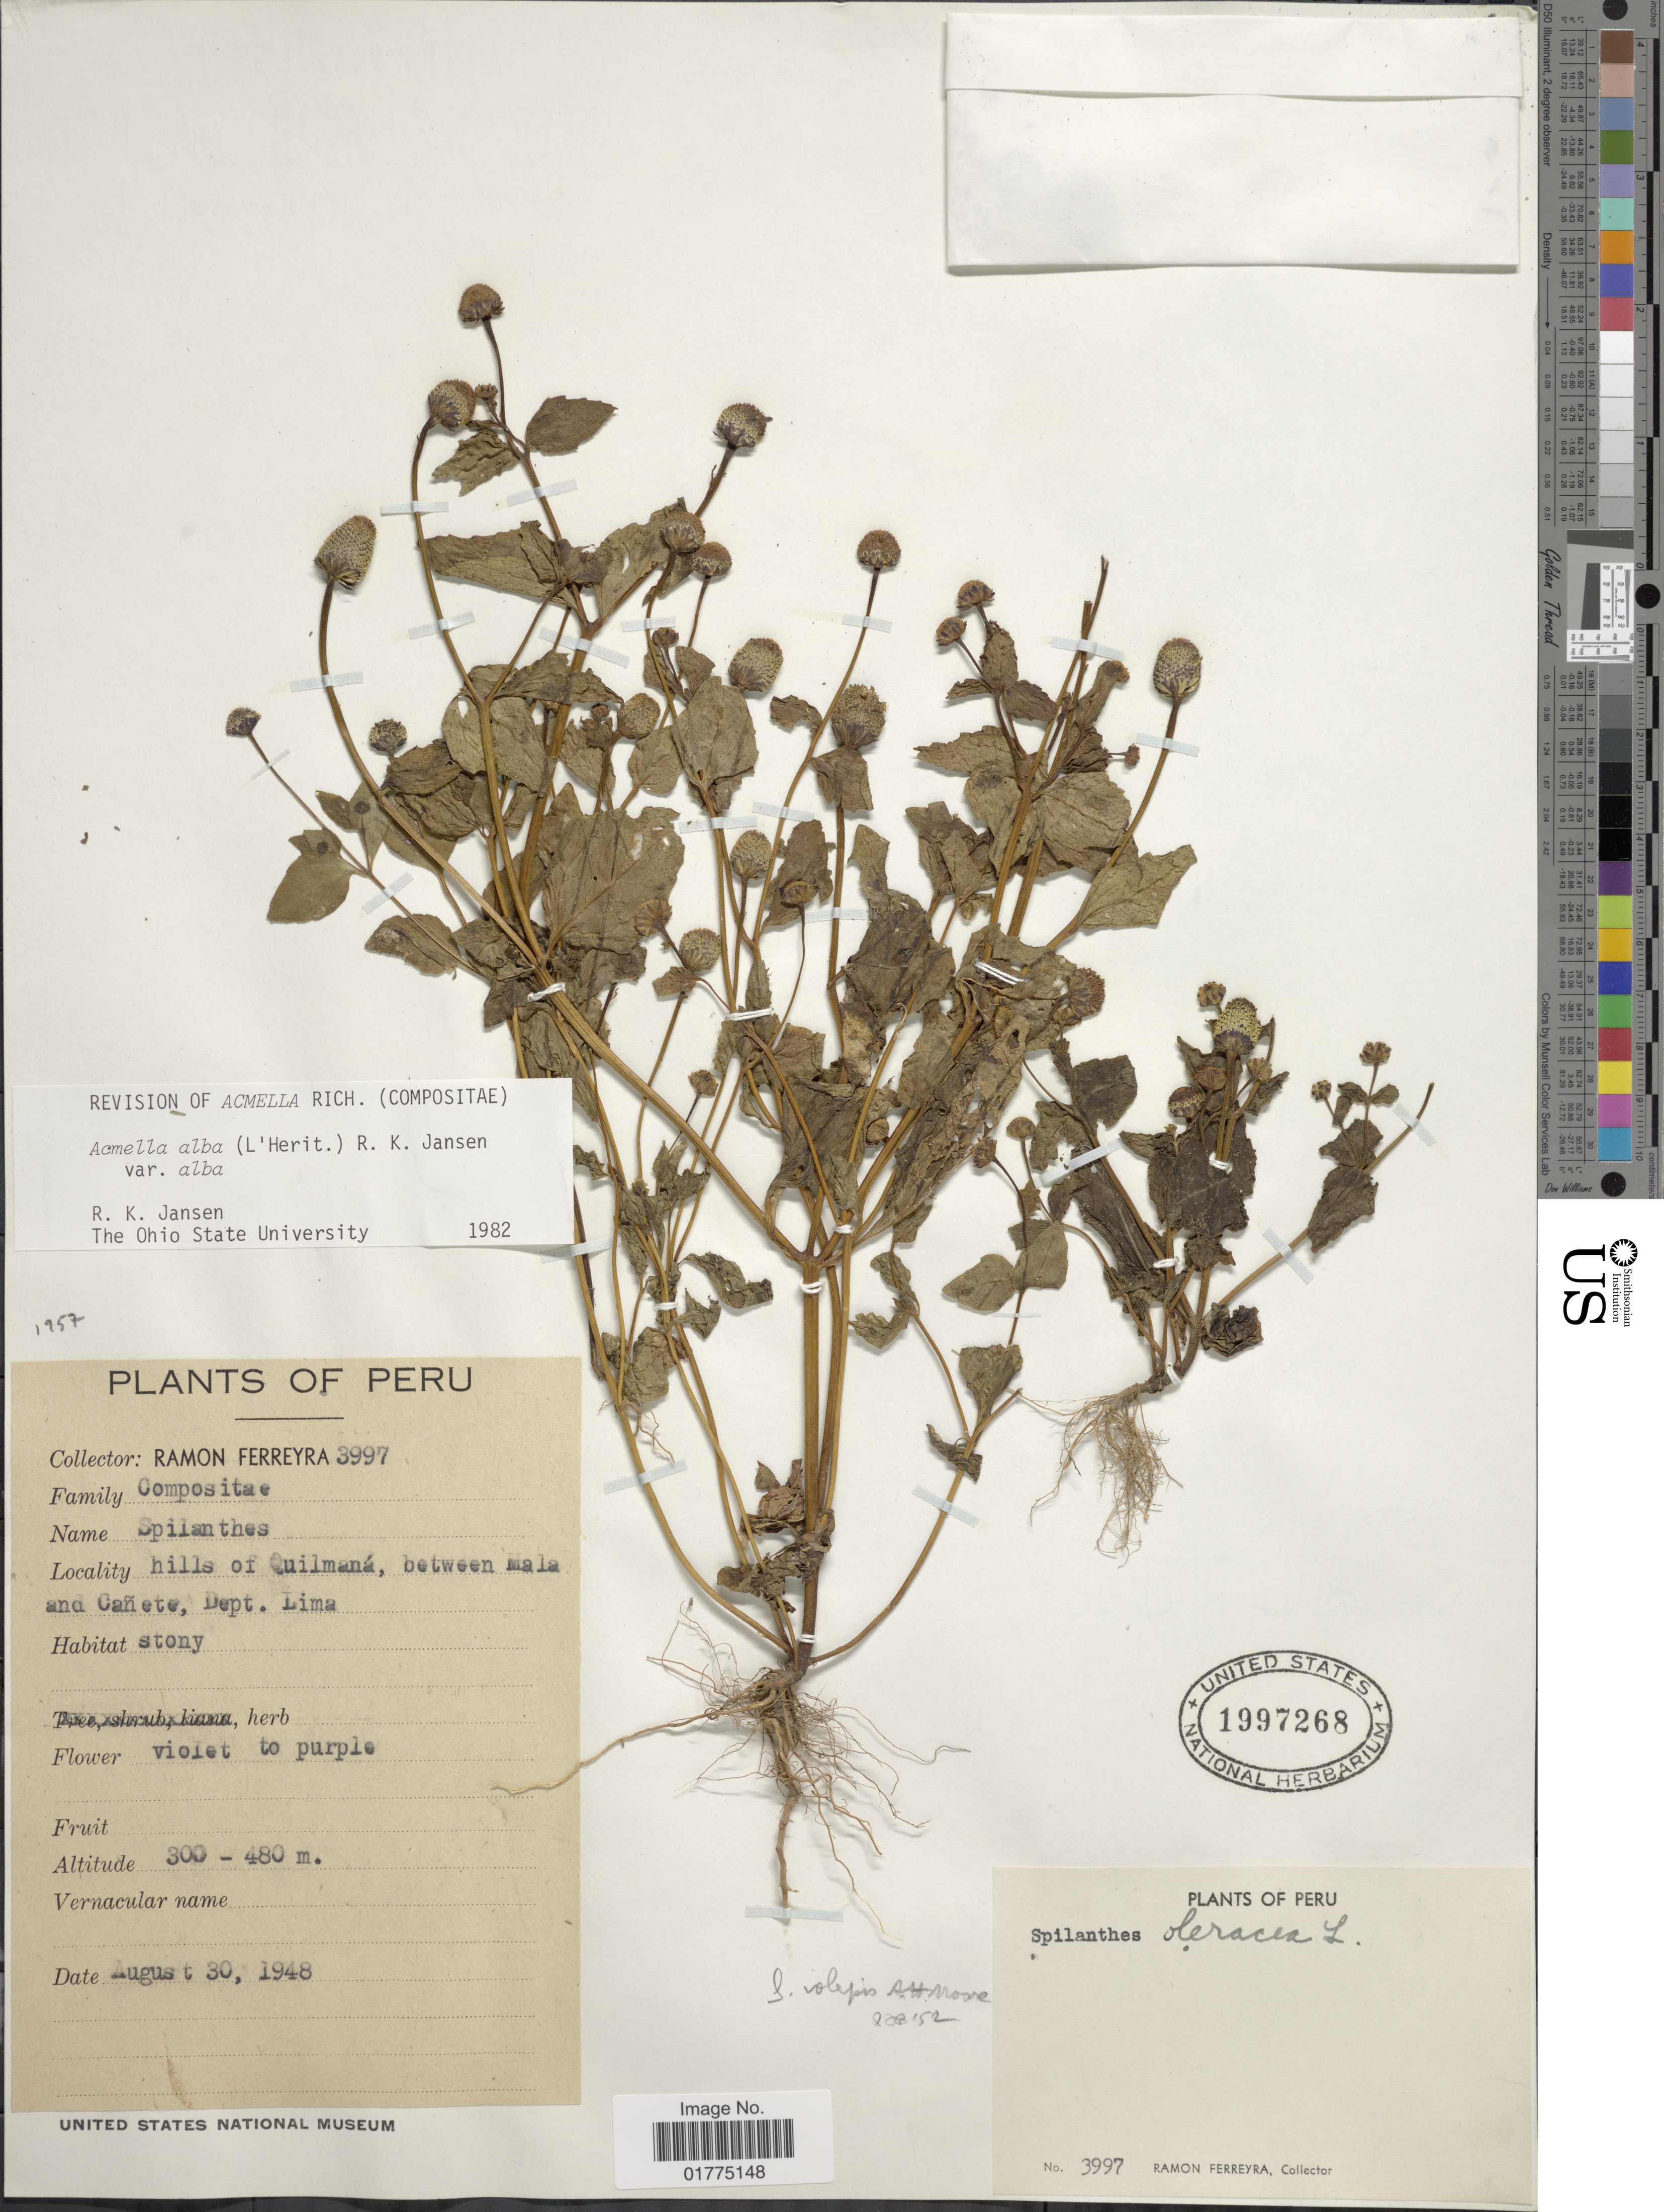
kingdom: Plantae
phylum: Tracheophyta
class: Magnoliopsida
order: Asterales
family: Asteraceae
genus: Acmella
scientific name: Acmella alba var. alba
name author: (L'Hér.) R.K. Jansen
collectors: R. A. Ferreyra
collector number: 3997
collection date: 1948-08-30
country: Peru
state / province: Lima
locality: Hills of Quilmaná, between Mala and Cañete, Dept. Lima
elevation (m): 300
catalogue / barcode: US 1997268